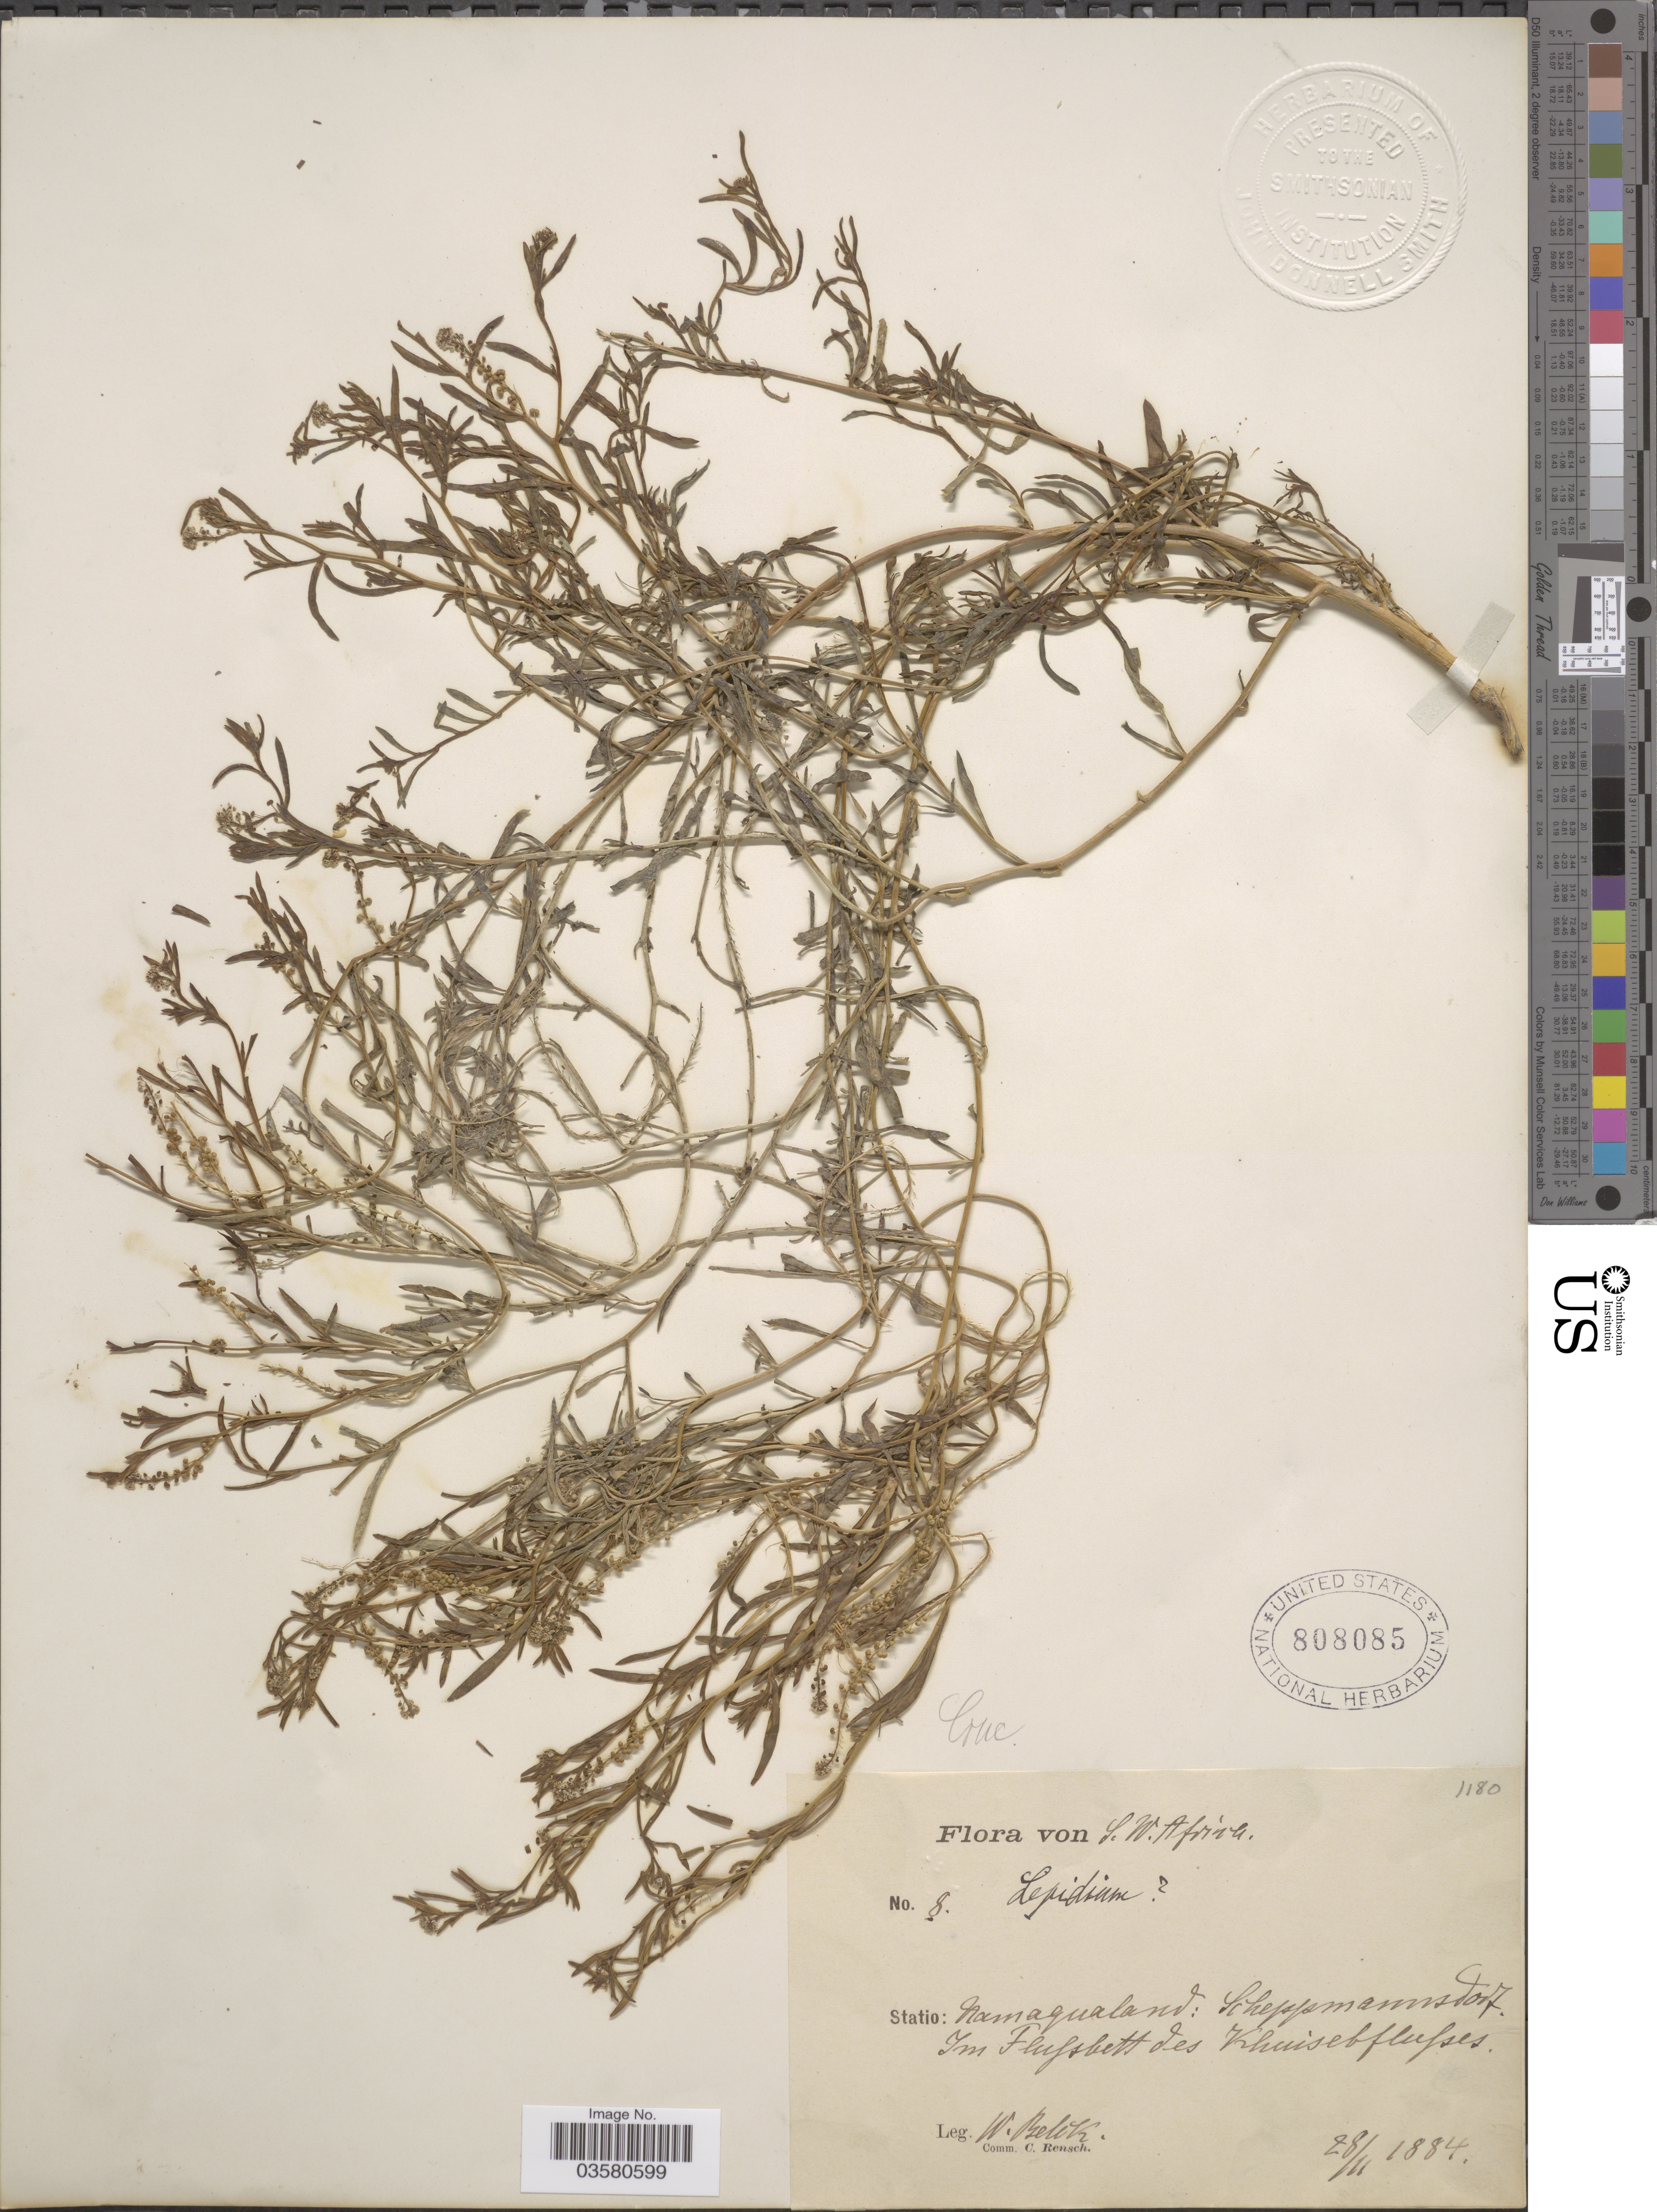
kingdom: Plantae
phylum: Tracheophyta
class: Magnoliopsida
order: Brassicales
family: Brassicaceae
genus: Lepidium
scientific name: Lepidium englerianum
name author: (Muschl.) Al-Shehbaz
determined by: Al-Shehbaz, I. A., (MO), Missouri Botanical Garden (UNITED STATES)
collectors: W. Belik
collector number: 8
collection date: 1884-11-28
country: Namibia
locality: S.W. Africa. Statio: Namaqualand: Scheppmannsdorf. Im Flussbet des Khuisebflusses.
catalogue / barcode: US 808085